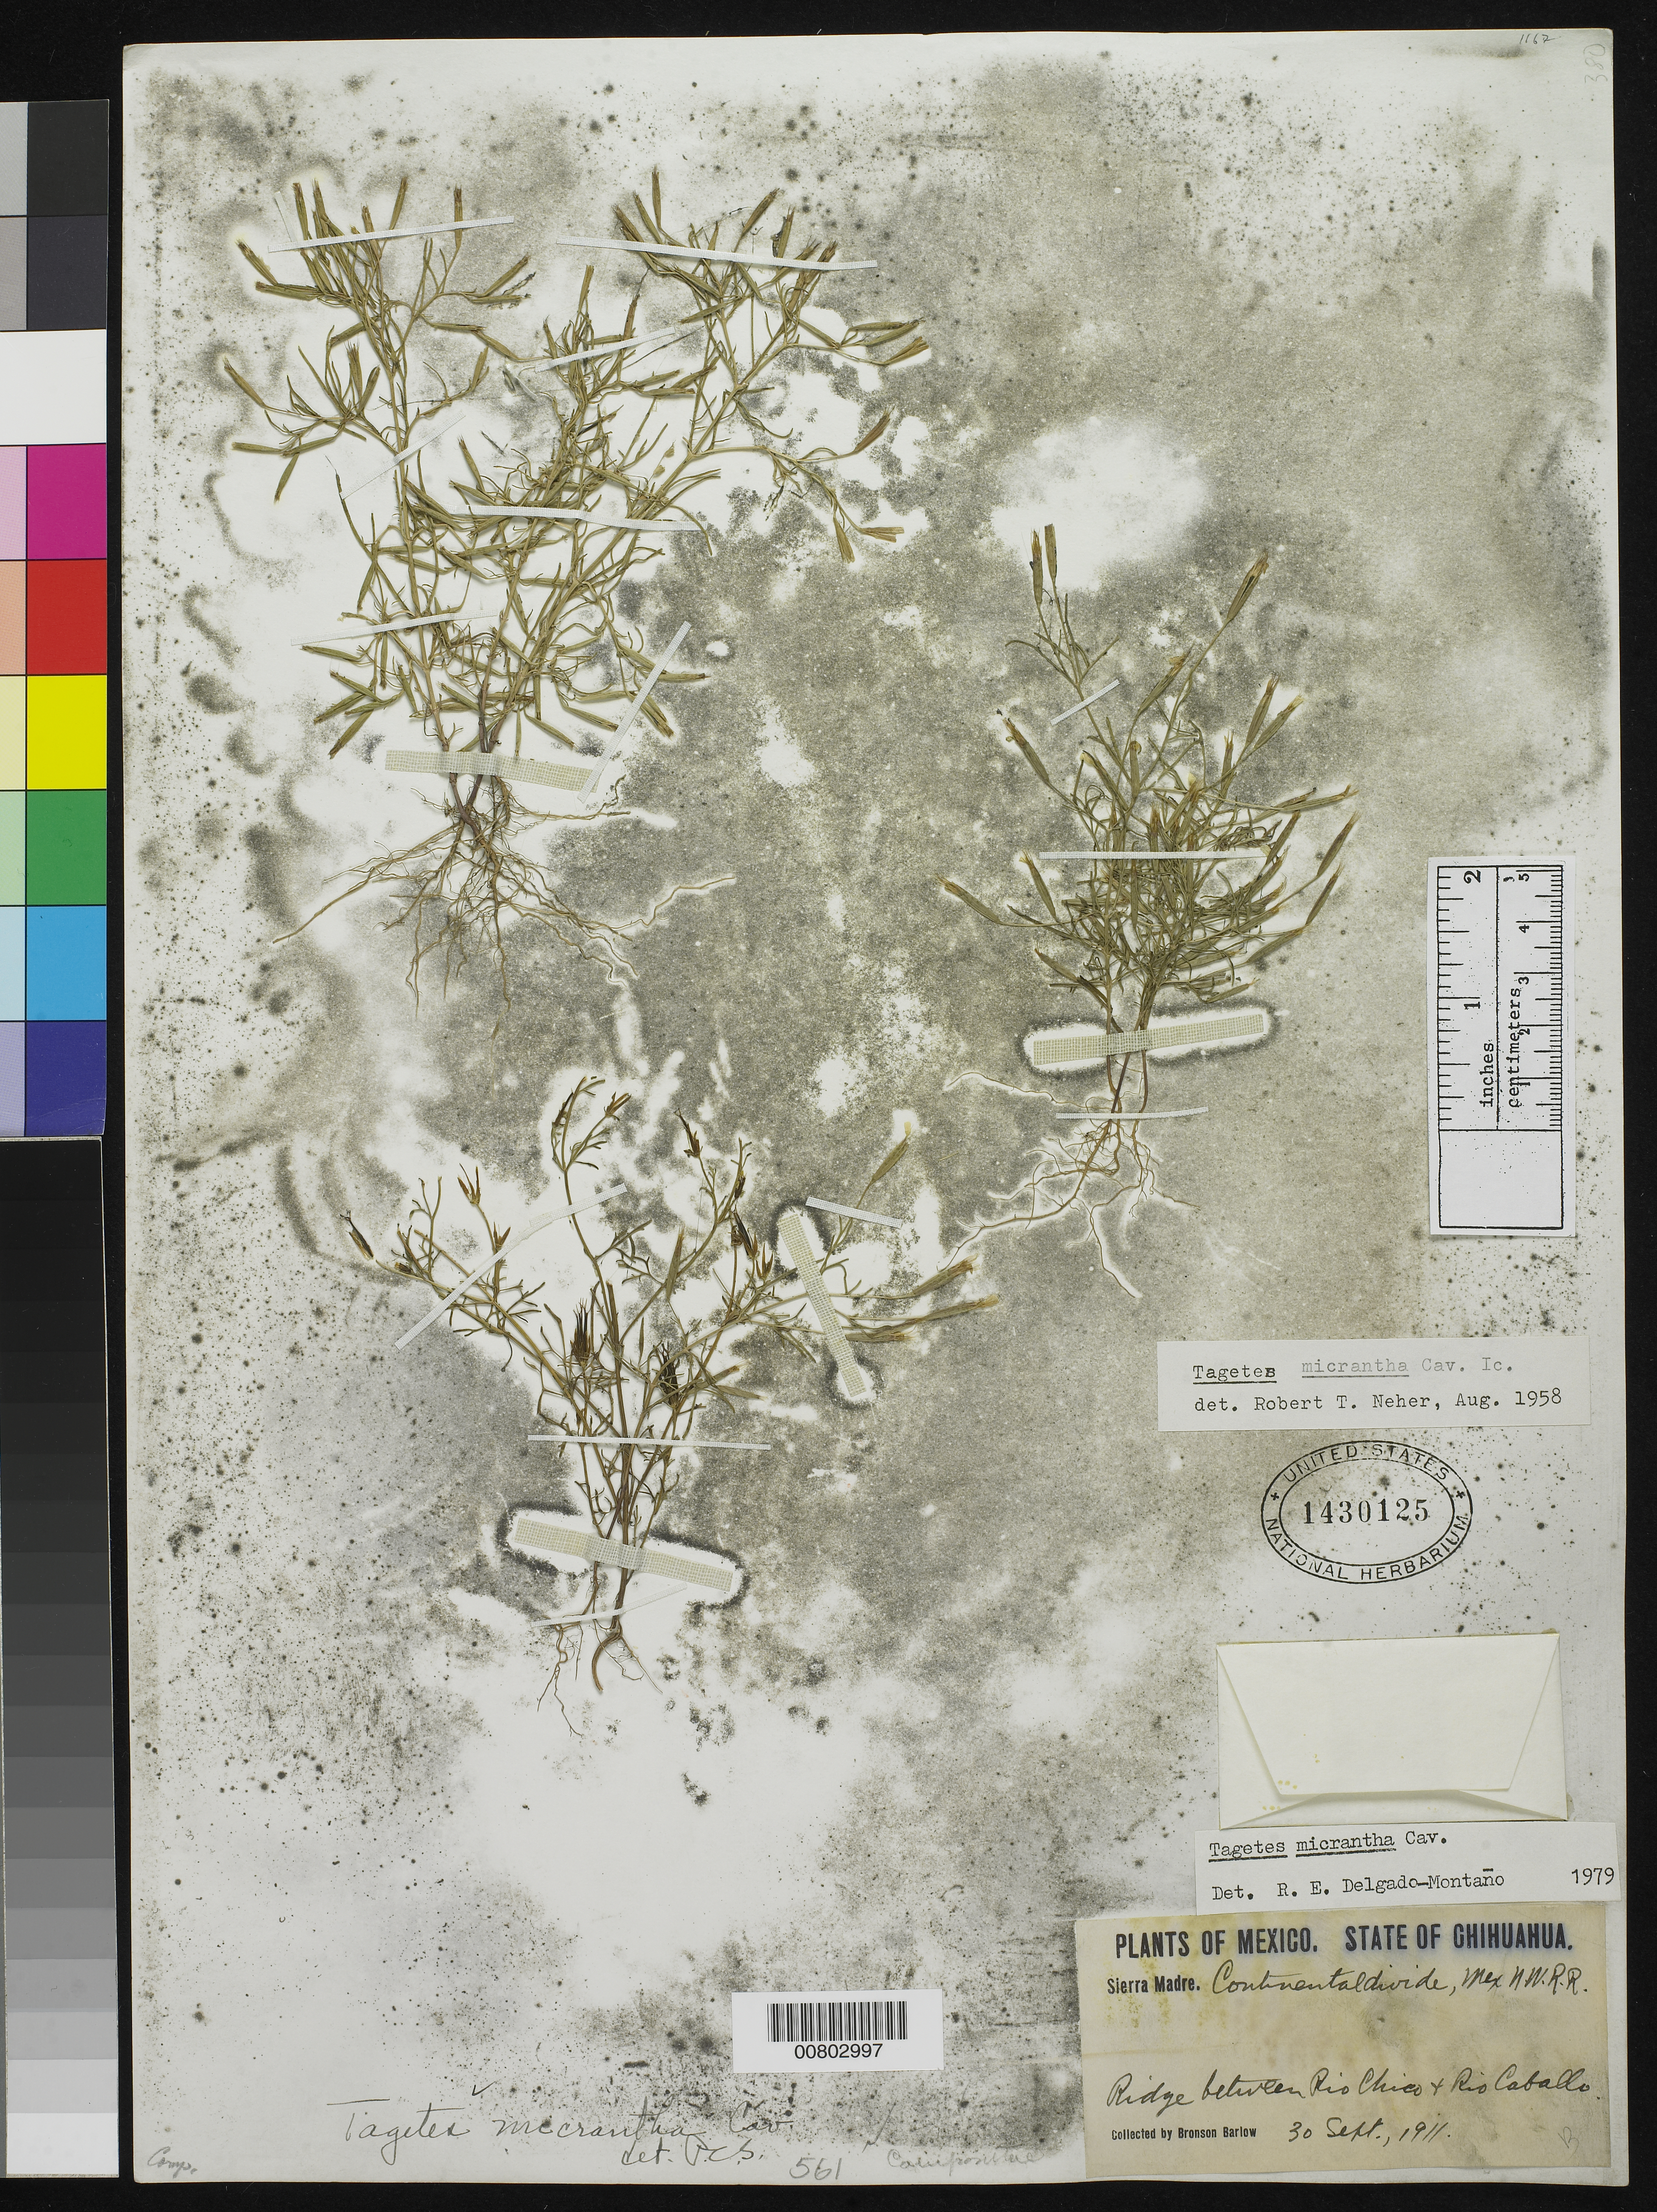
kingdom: Plantae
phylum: Tracheophyta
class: Magnoliopsida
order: Asterales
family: Asteraceae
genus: Tagetes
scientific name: Tagetes micrantha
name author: Cav.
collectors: Barlow, B.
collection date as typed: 30 Sep 1911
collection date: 1911-09-30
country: Mexico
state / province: Chihuahua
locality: Sierra Madre Continental divide, Mex. N.W.R.R., ridge between Rio Chico and Rio Caballo, Chihuahua.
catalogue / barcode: US 1430125